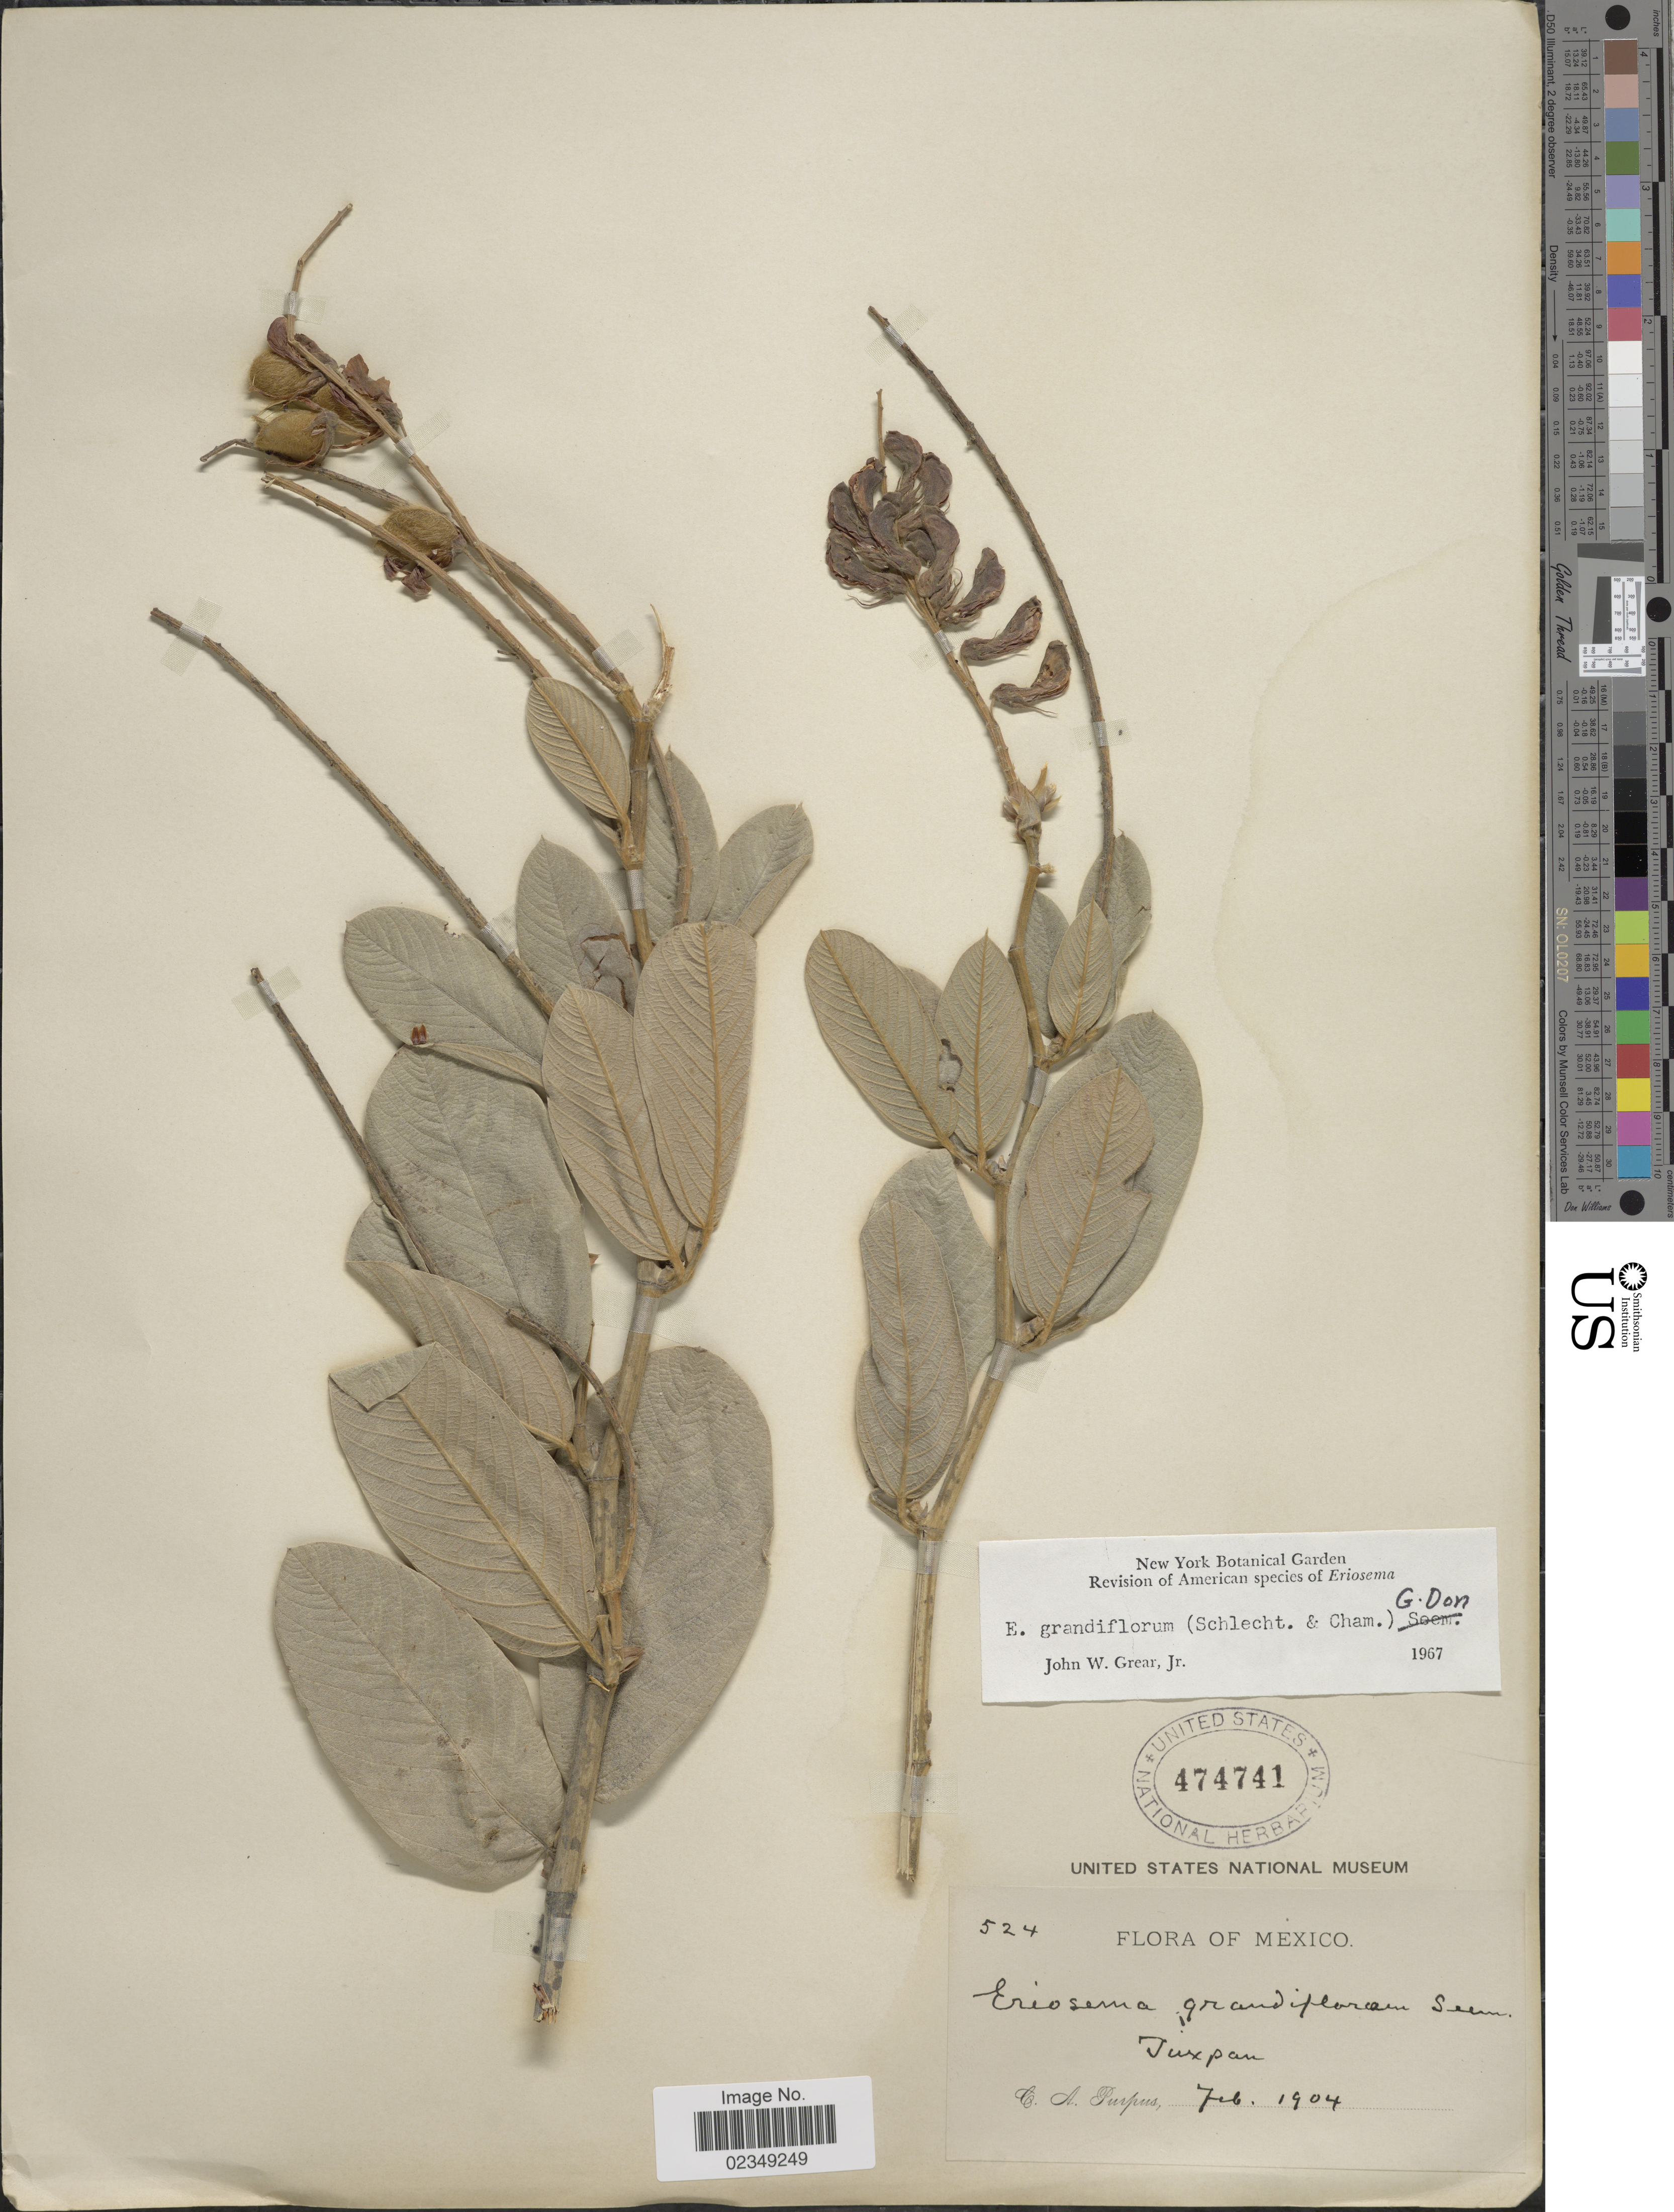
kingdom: Plantae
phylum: Tracheophyta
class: Magnoliopsida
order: Fabales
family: Fabaceae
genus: Eriosema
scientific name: Eriosema grandiflorum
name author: (Schltdl. & Cham.) G. Don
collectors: C. A. Purpus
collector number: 524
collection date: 1904-02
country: Mexico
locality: Tuxpan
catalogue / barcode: US 474741